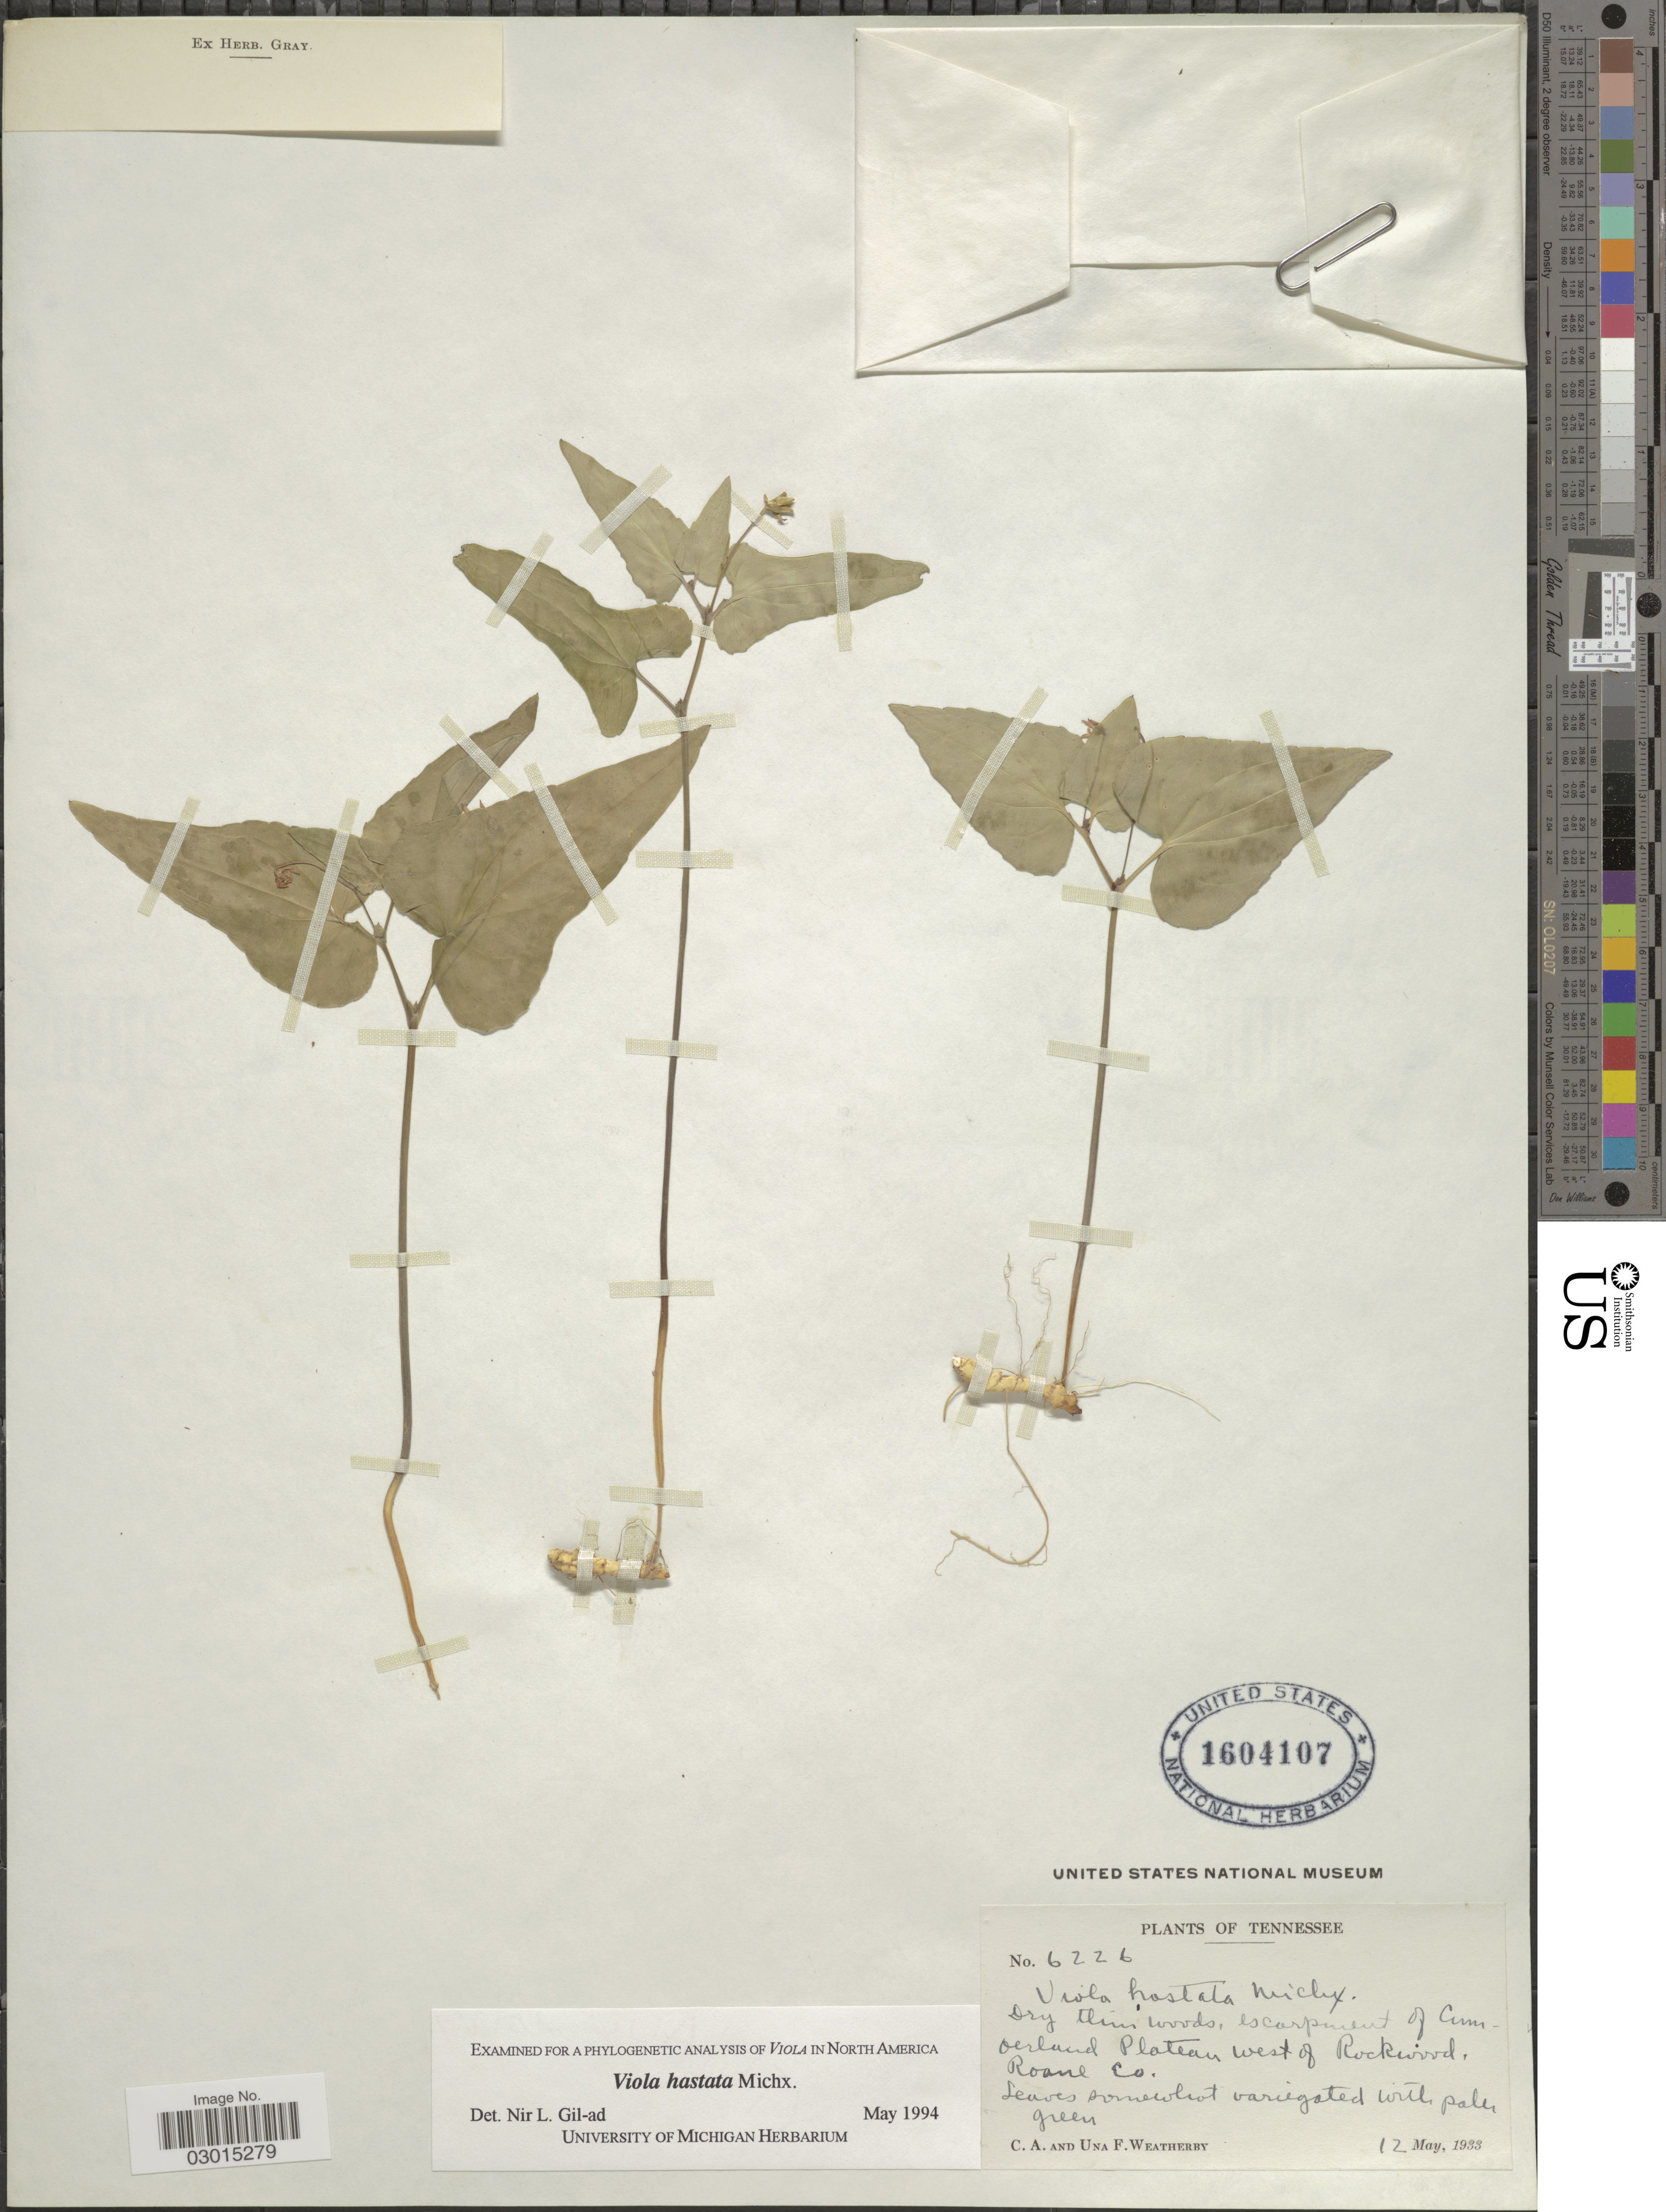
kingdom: Plantae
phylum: Tracheophyta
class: Magnoliopsida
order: Malpighiales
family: Violaceae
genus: Viola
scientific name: Viola hastata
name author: Michx.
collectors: C. A. Weatherby & U. Weatherby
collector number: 6226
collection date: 1933-05-12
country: United States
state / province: Tennessee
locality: Dry thin woods, escarpment of Cumberland Plateau west of Rockwood. Roane Co.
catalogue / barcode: US 1604107